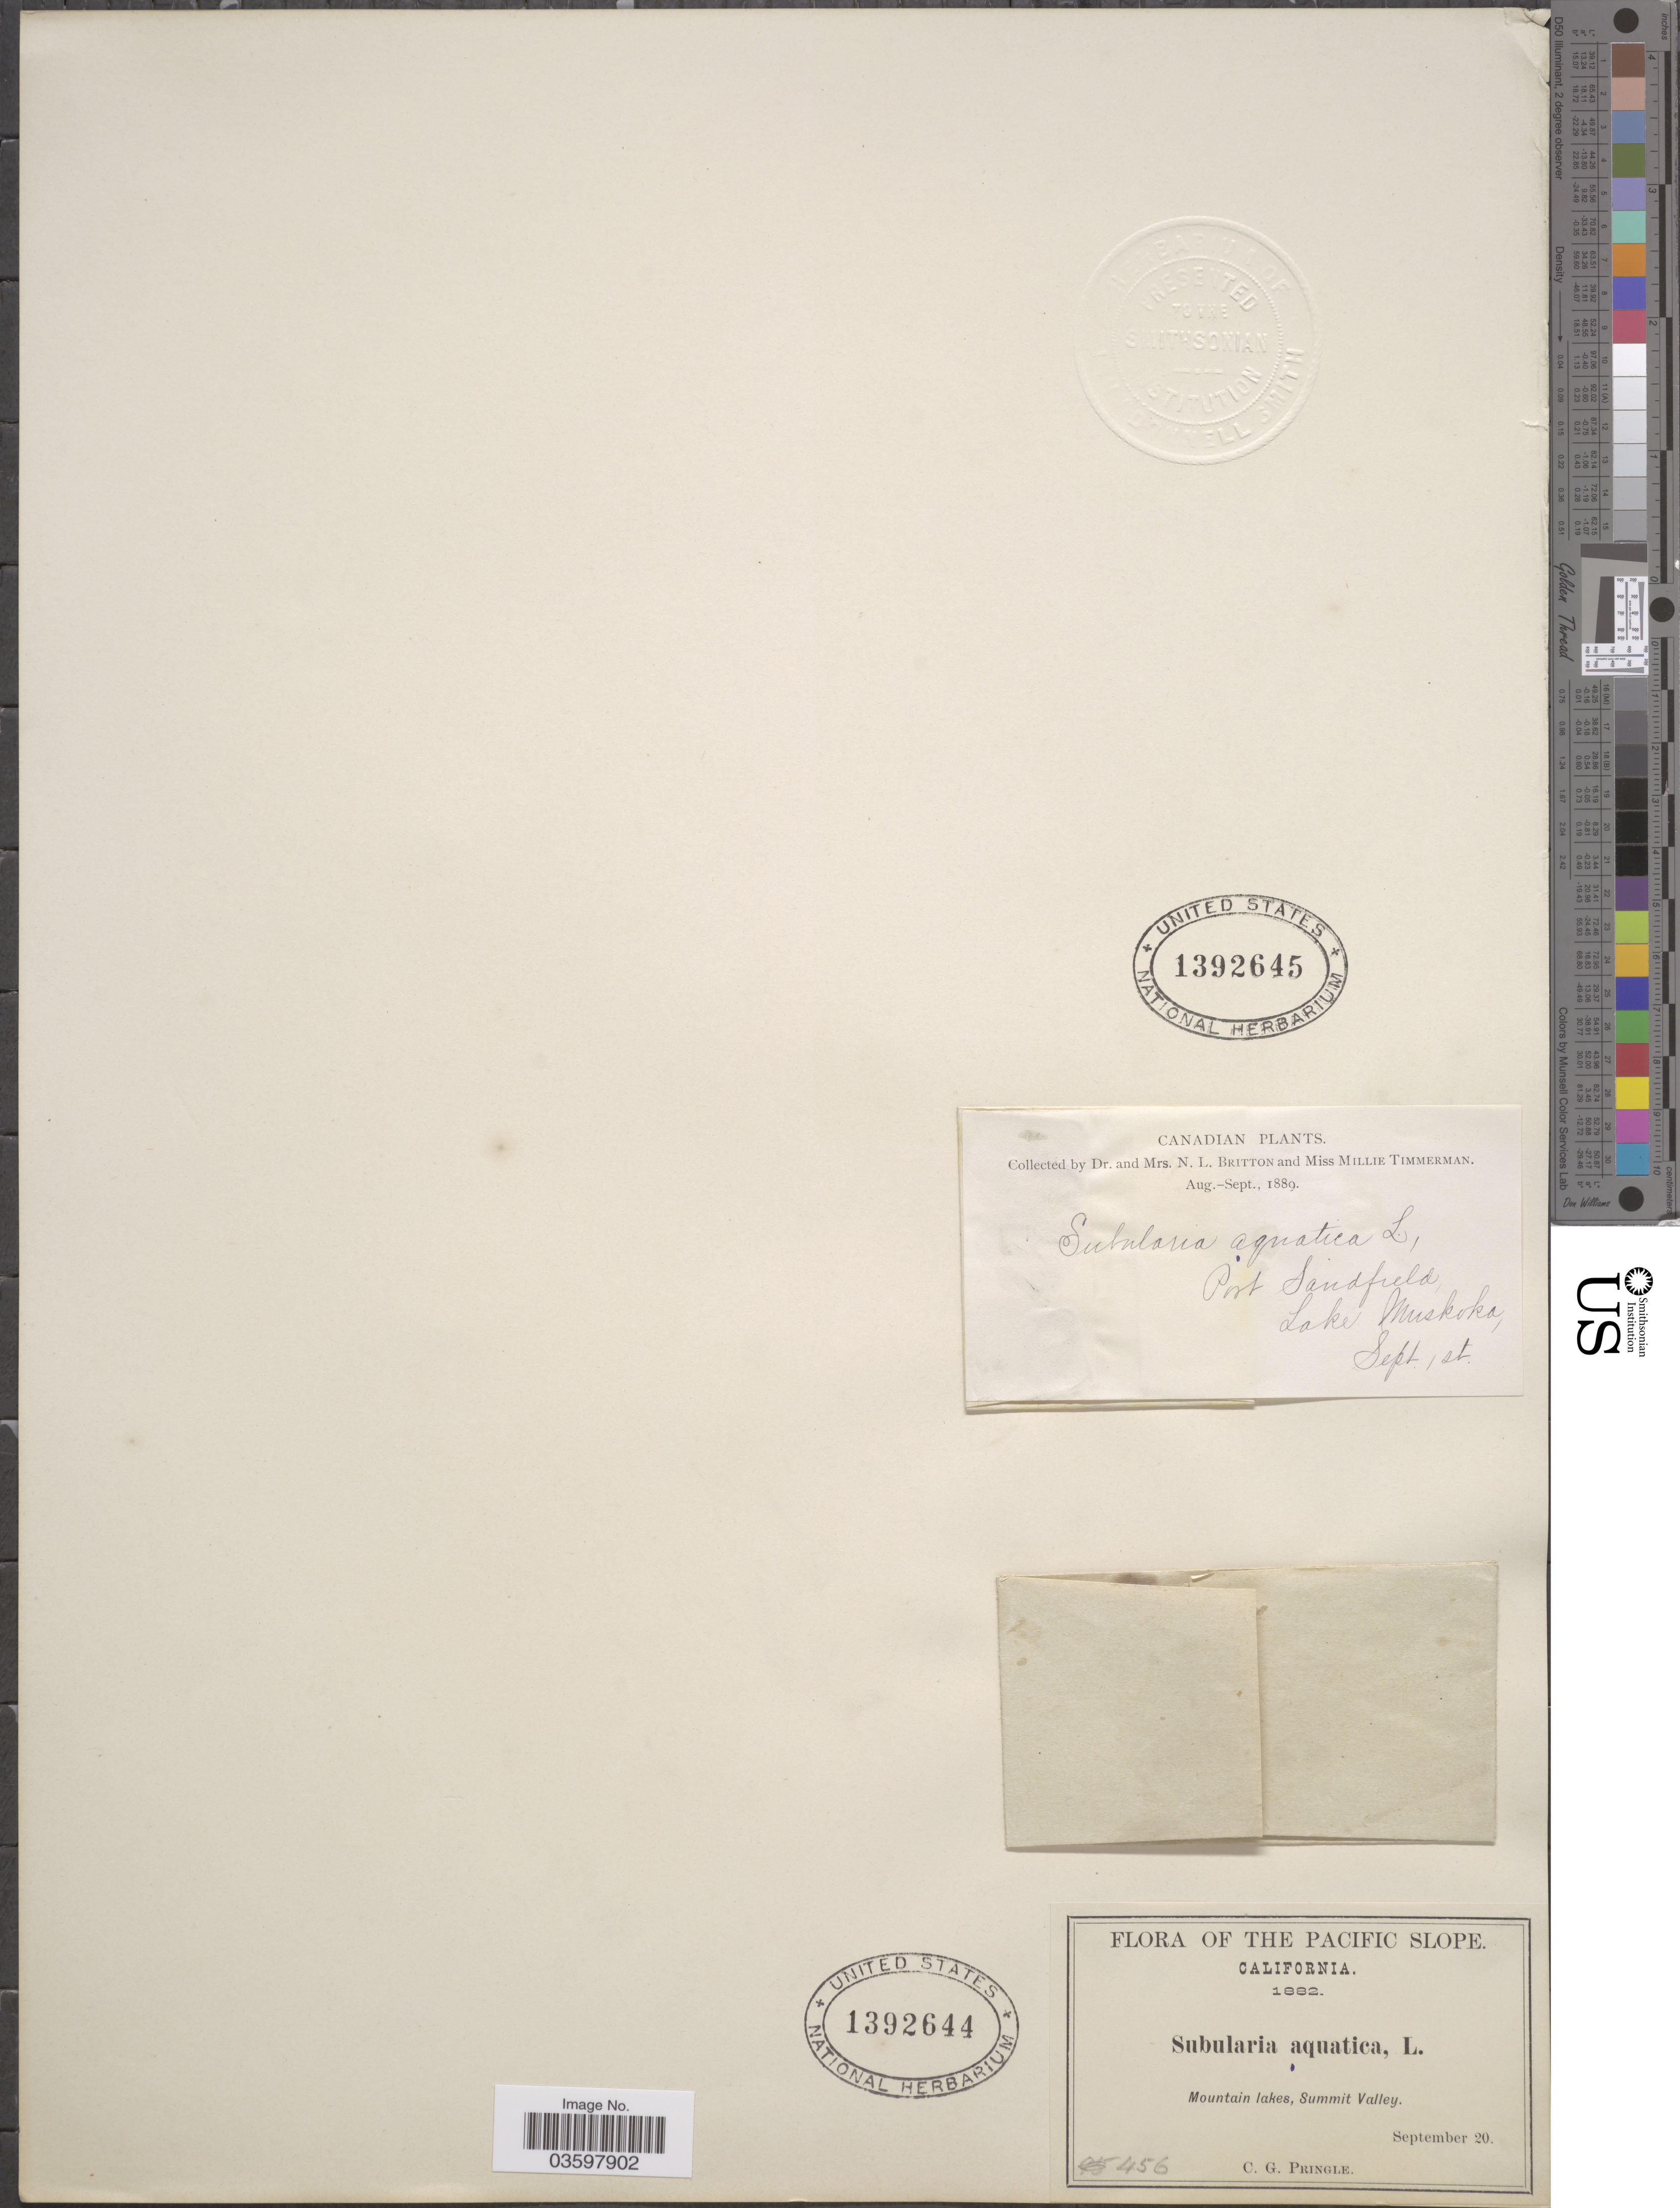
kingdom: Plantae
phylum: Tracheophyta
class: Magnoliopsida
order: Brassicales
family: Brassicaceae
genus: Subularia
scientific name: Subularia aquatica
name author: L.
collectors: N. Britton, E. G. Britton & M. Timmerman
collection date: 1889-09-01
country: Canada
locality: Port Sandfield, Lake Muskoka.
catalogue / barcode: US 1392645